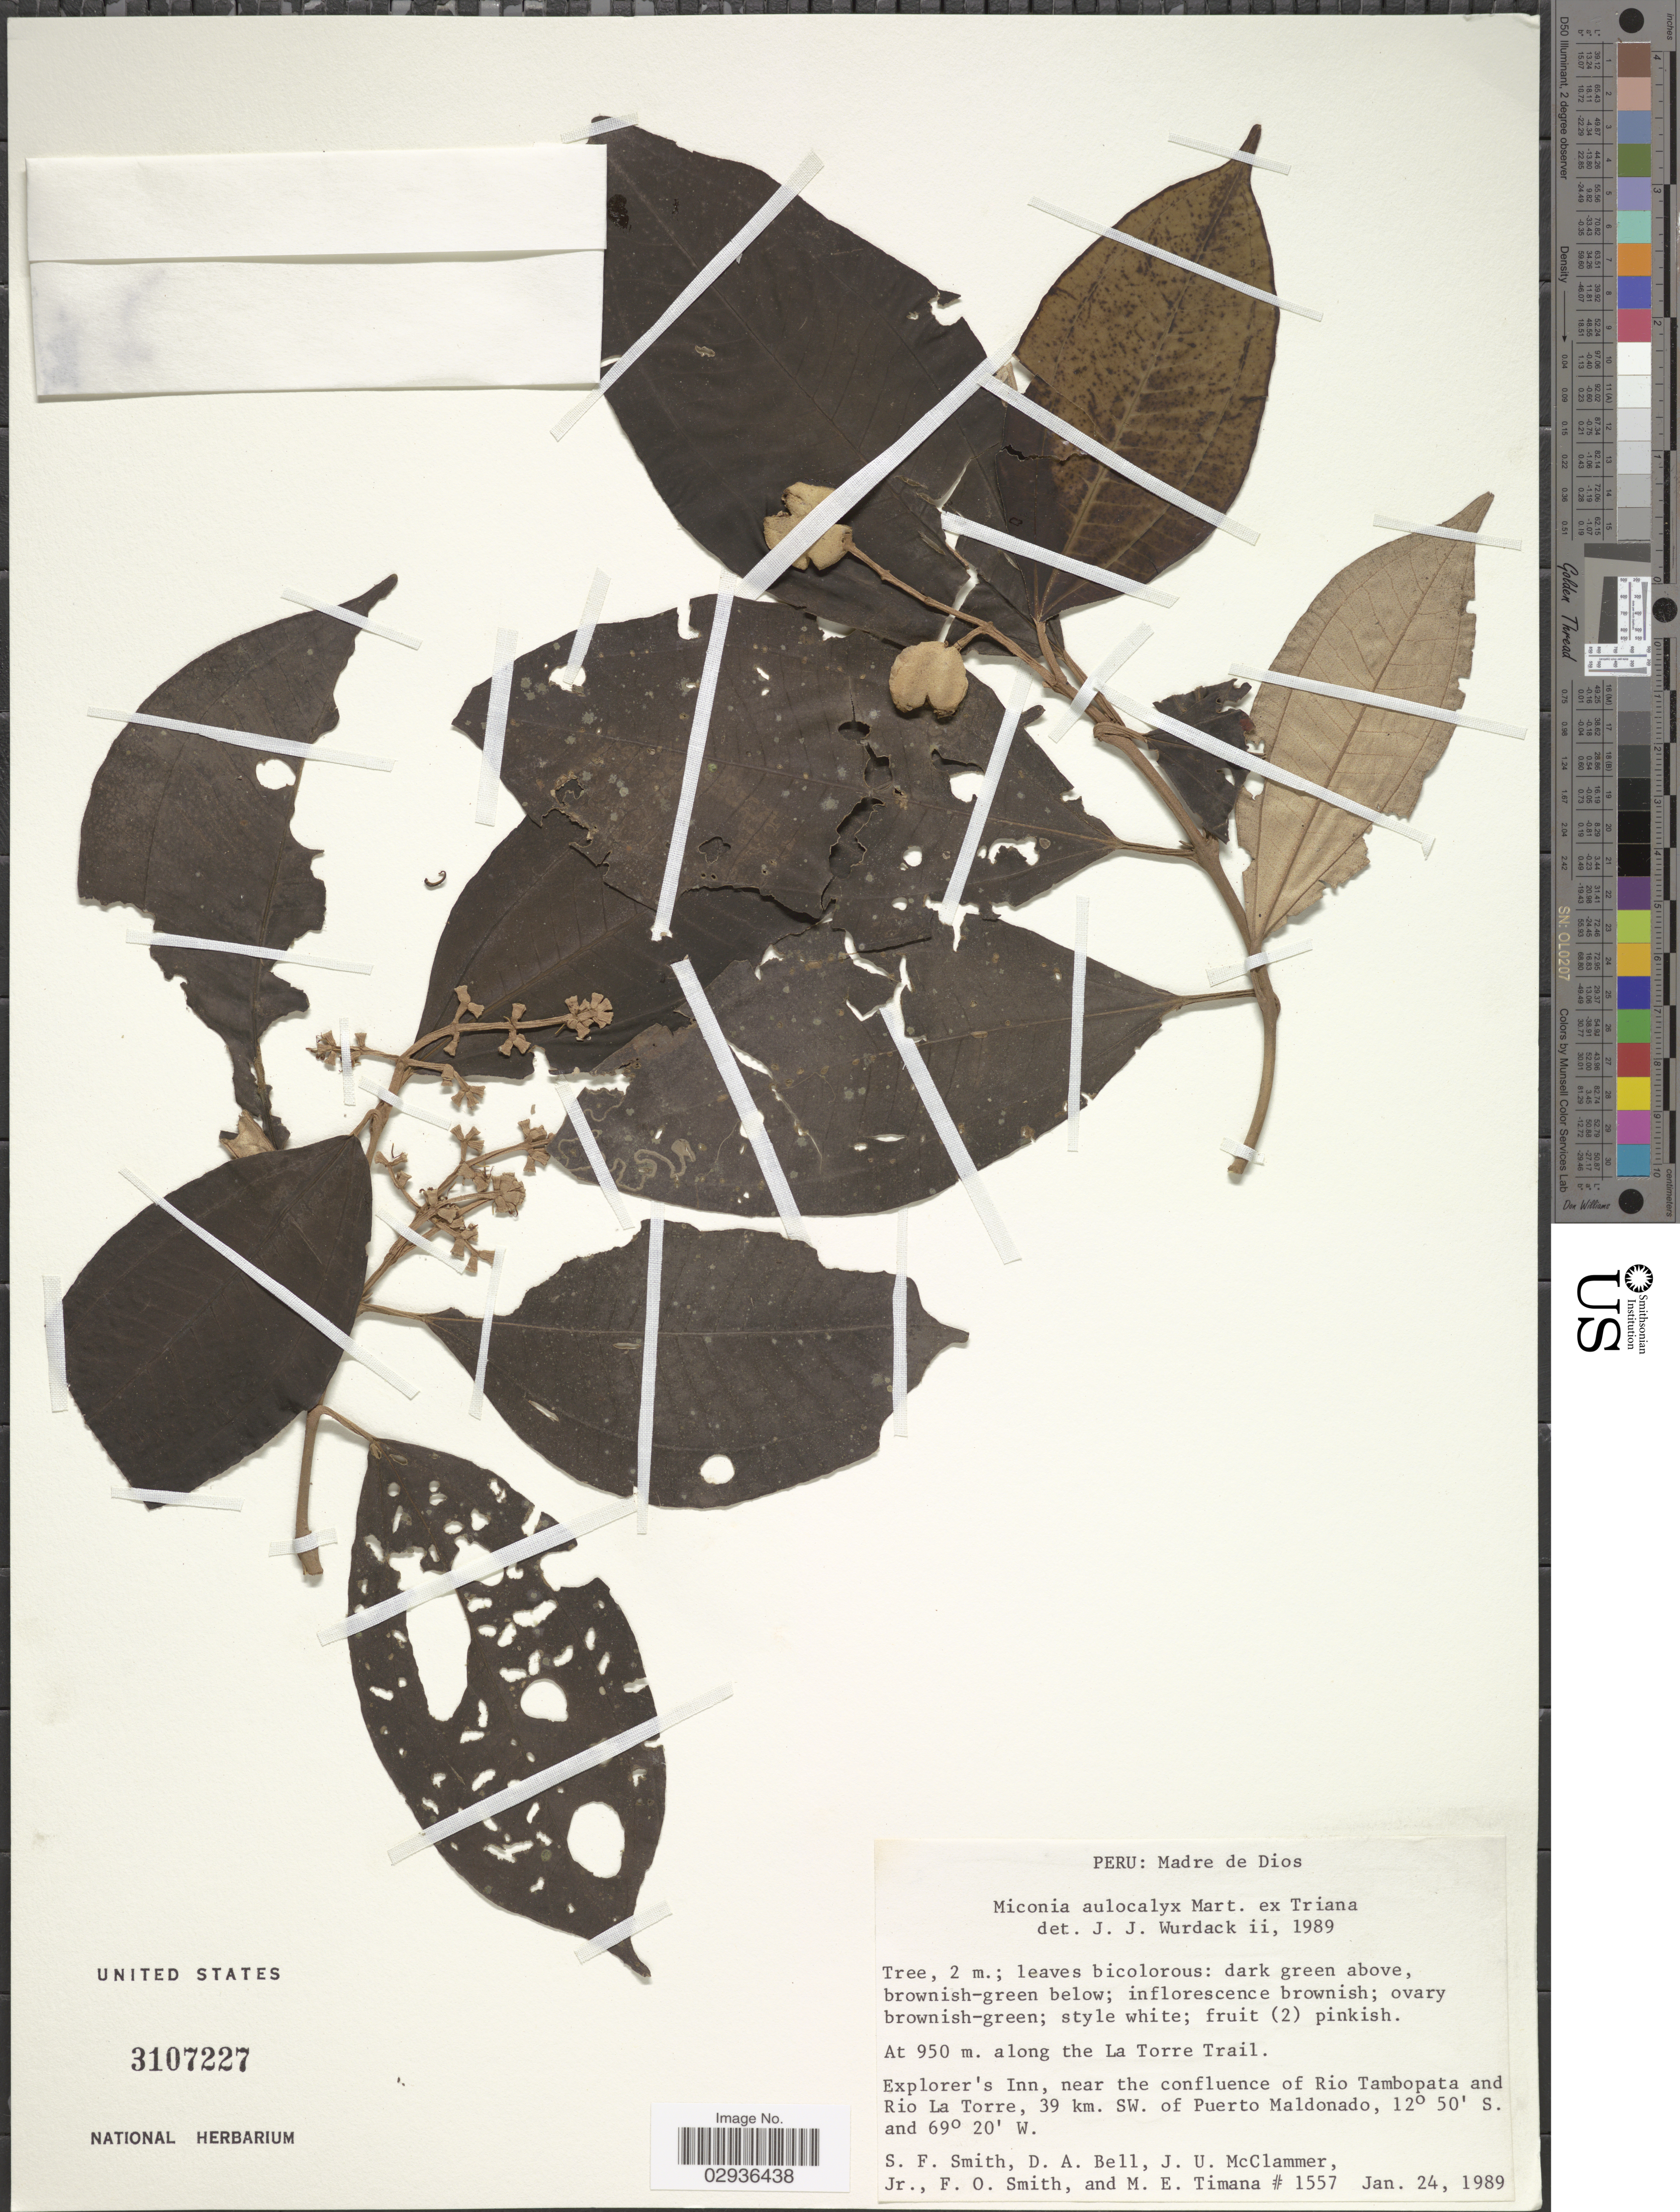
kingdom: Plantae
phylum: Tracheophyta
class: Magnoliopsida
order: Myrtales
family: Melastomataceae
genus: Miconia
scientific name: Miconia aulocalyx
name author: Mart. ex Triana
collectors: S.F. Smith, D. A. Bell, J. McClammer Jr. & F. Smith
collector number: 1557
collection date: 1989-01-24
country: Peru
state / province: Madre de Dios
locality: Explorer's Inn, near the confluence of Rio Tambopata and Rio La Torre, 39 km. SW. of Puerto Maldonado.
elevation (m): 950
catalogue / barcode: US 3107227